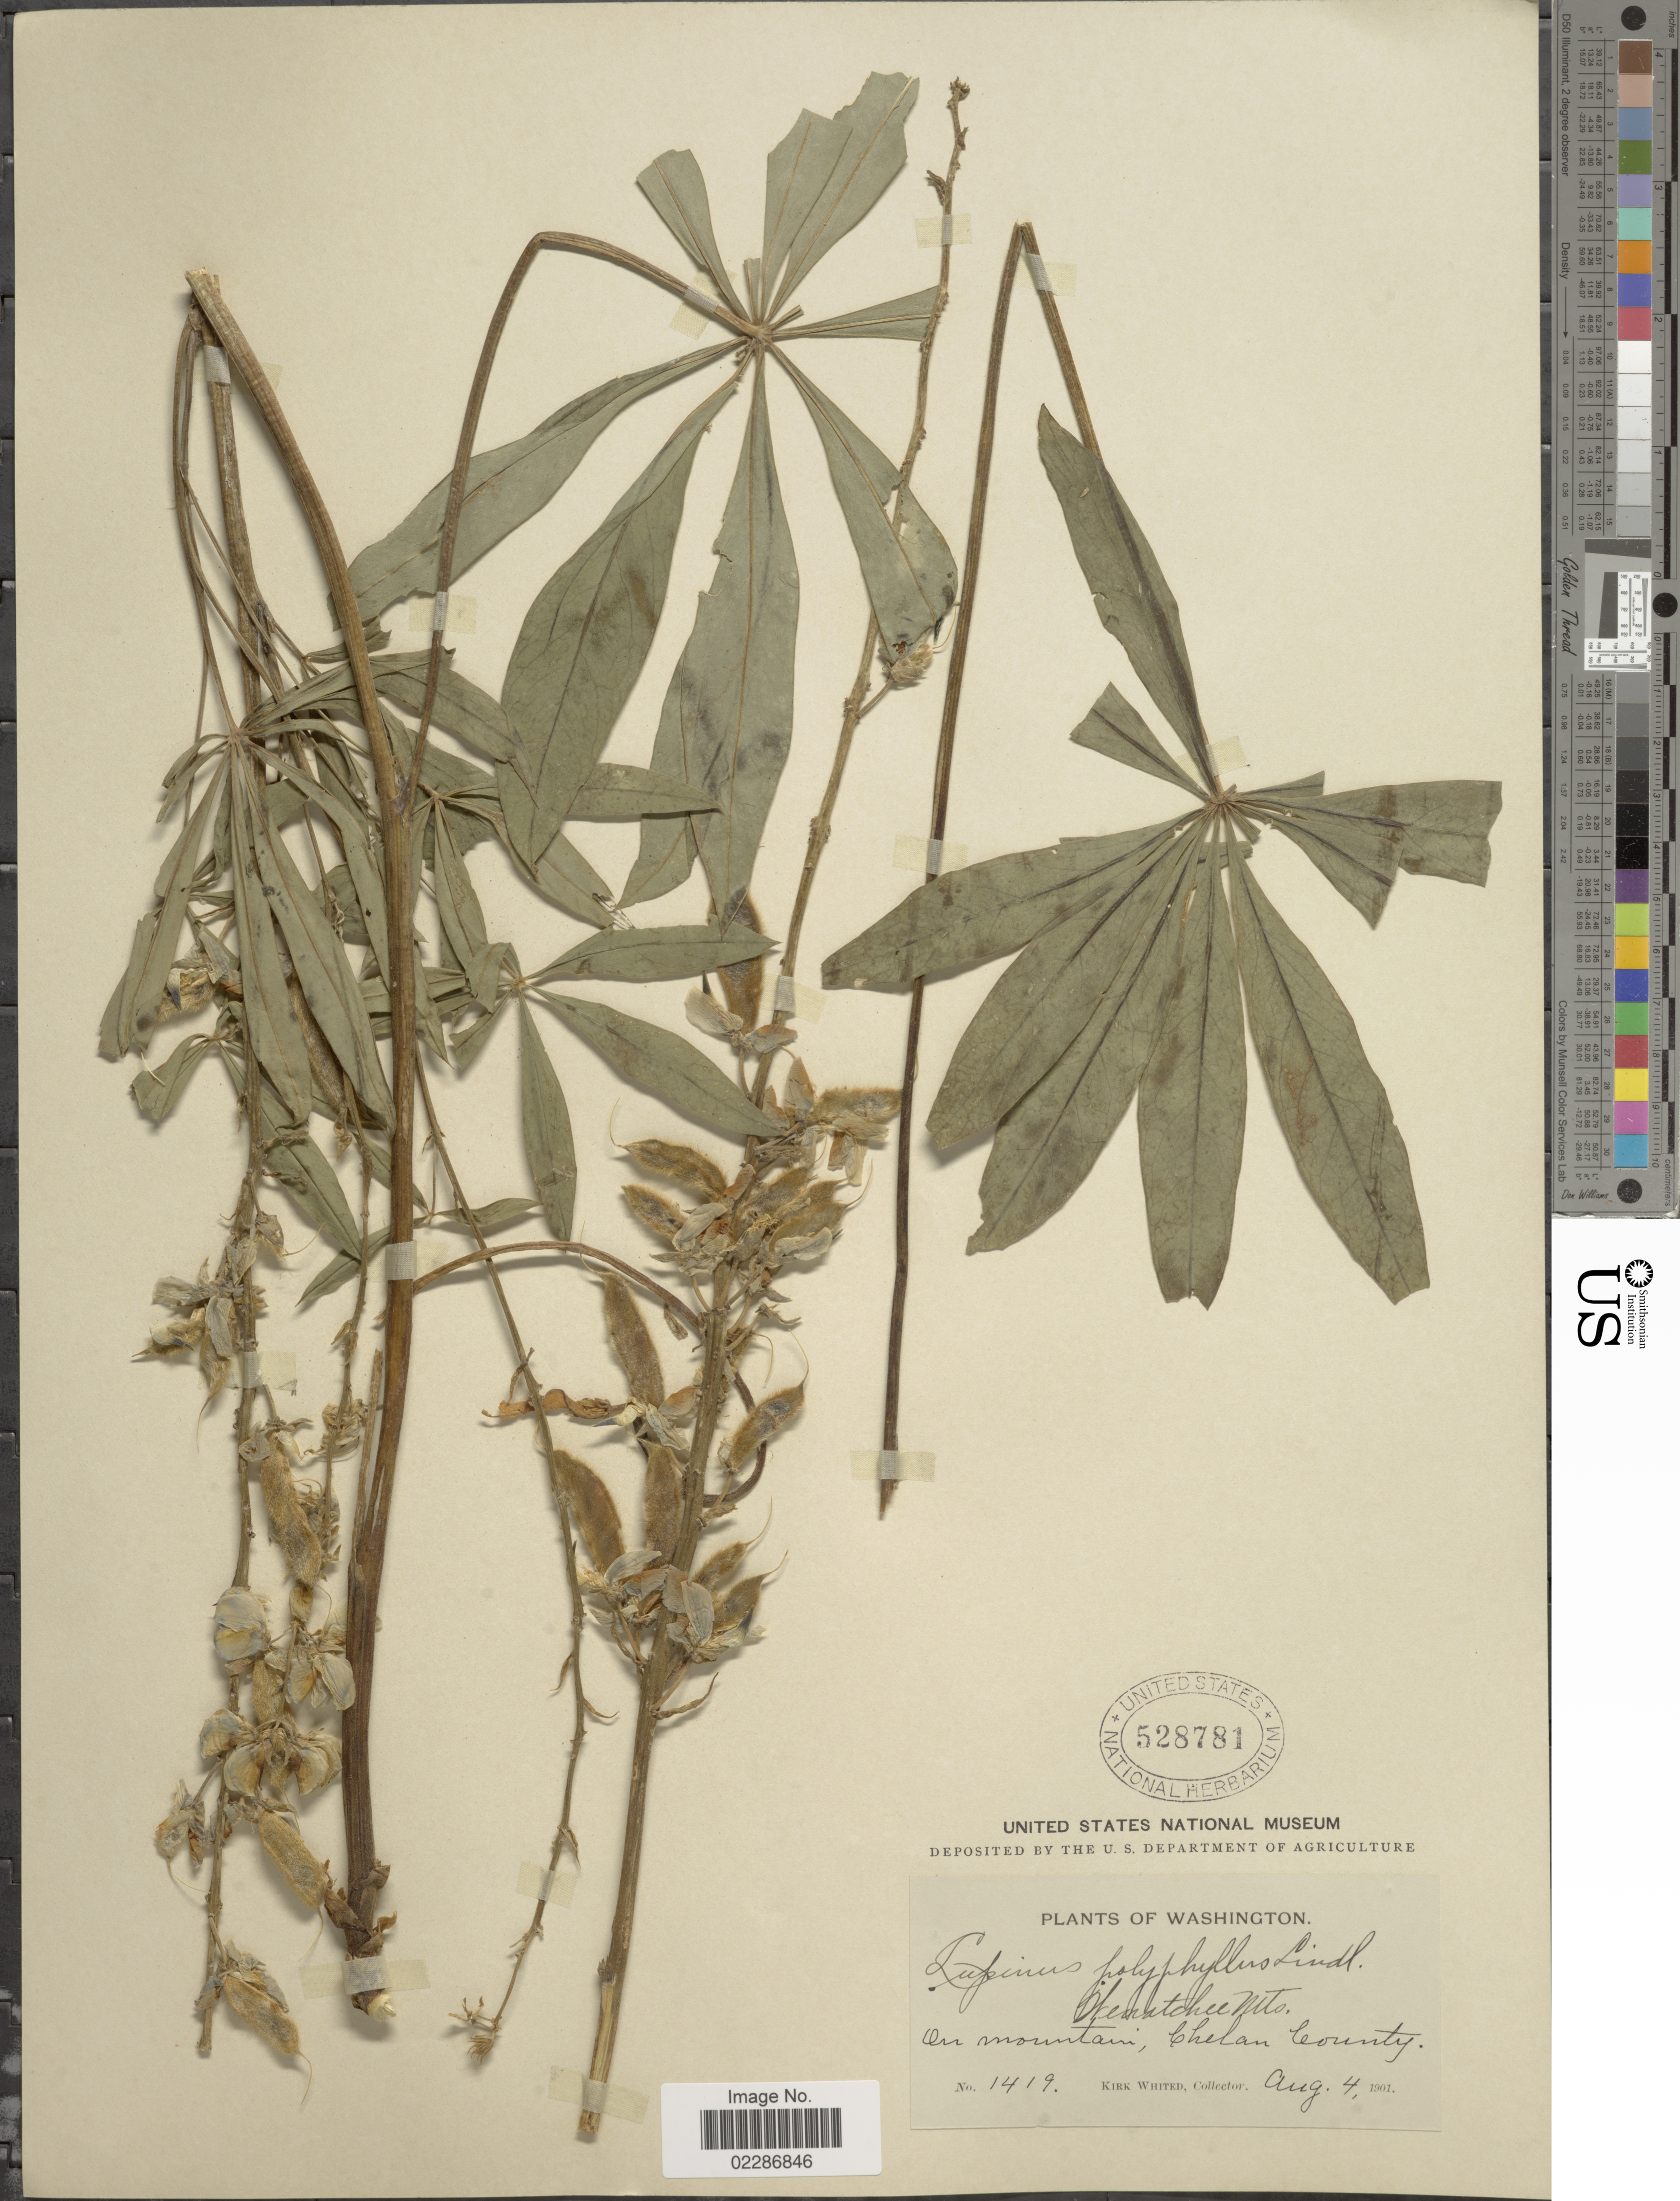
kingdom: Plantae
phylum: Tracheophyta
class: Magnoliopsida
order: Fabales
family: Fabaceae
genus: Lupinus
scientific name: Lupinus polyphyllus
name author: Lindl.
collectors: K. Whited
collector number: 1419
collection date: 1901-08-04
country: United States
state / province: Washington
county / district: Chelan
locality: Wenatchee Mts, On mountain, Chelan County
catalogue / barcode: US 528781